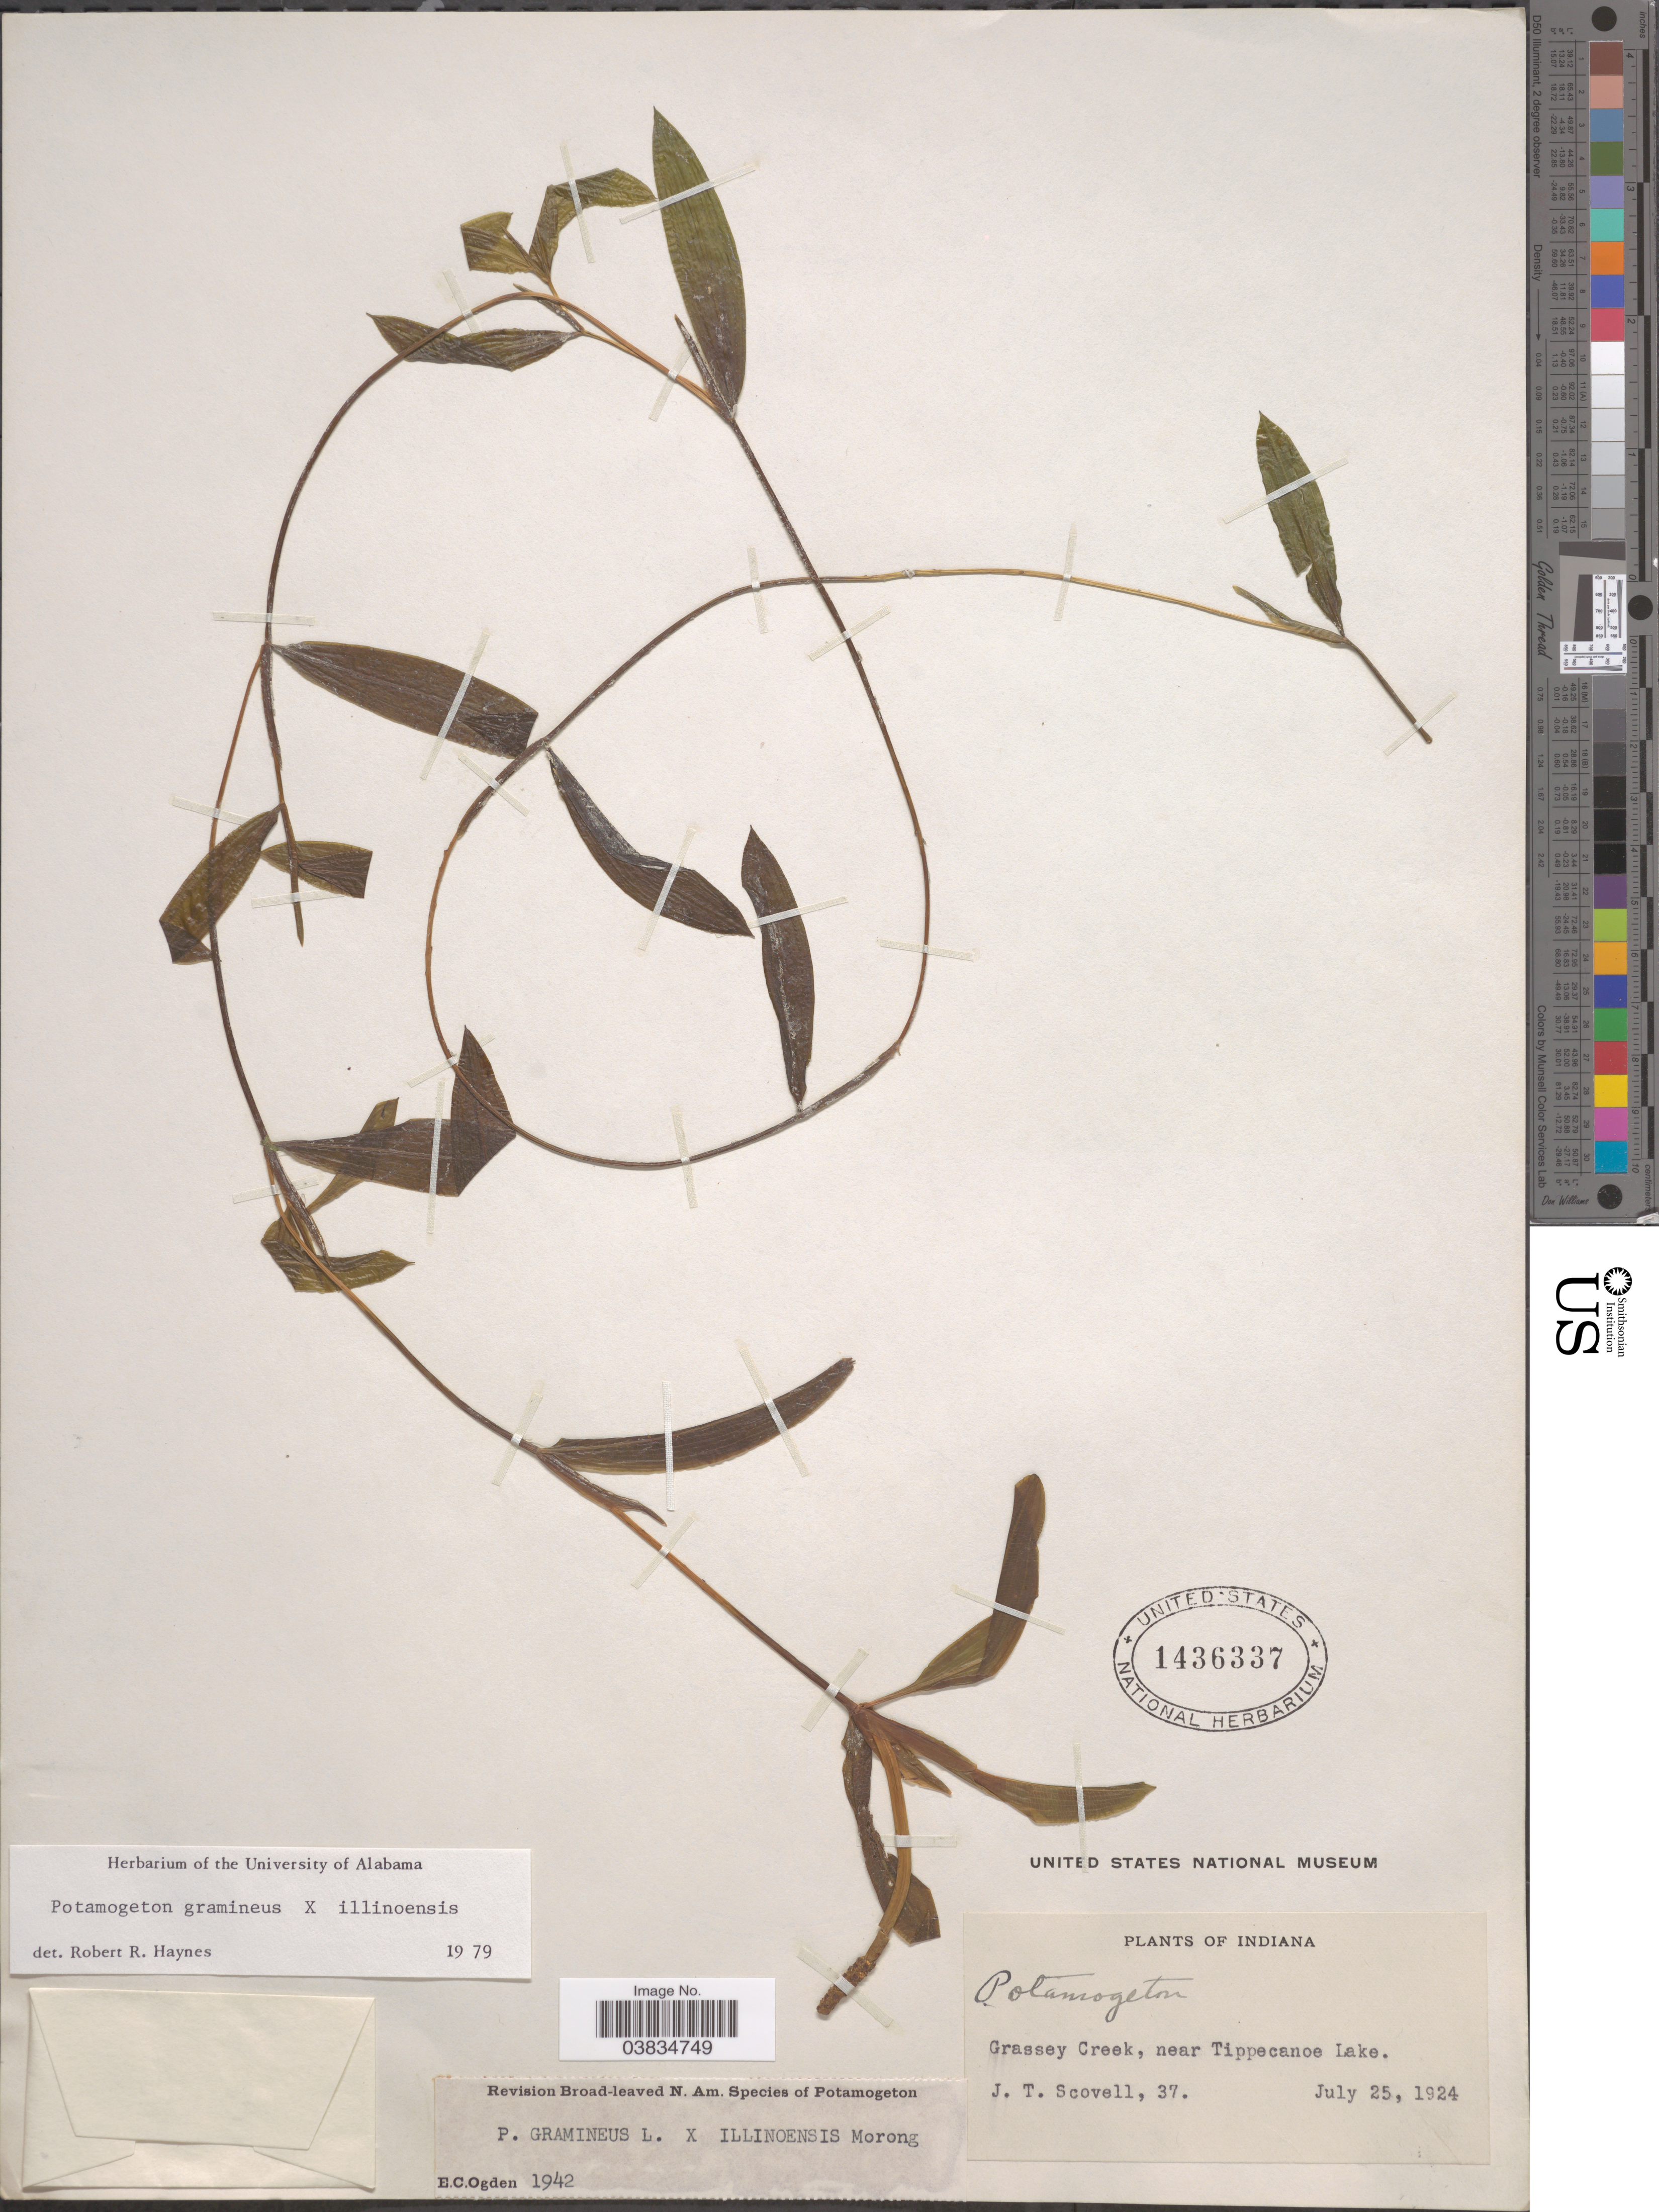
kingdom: Plantae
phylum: Tracheophyta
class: Liliopsida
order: Alismatales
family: Potamogetonaceae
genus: Potamogeton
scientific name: Potamogeton gramineus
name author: L.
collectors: J. T. Scovell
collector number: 37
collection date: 1924-07-25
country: United States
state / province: Indiana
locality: Grassey Creek, near Tippecanoe Lake.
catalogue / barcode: US 1436337